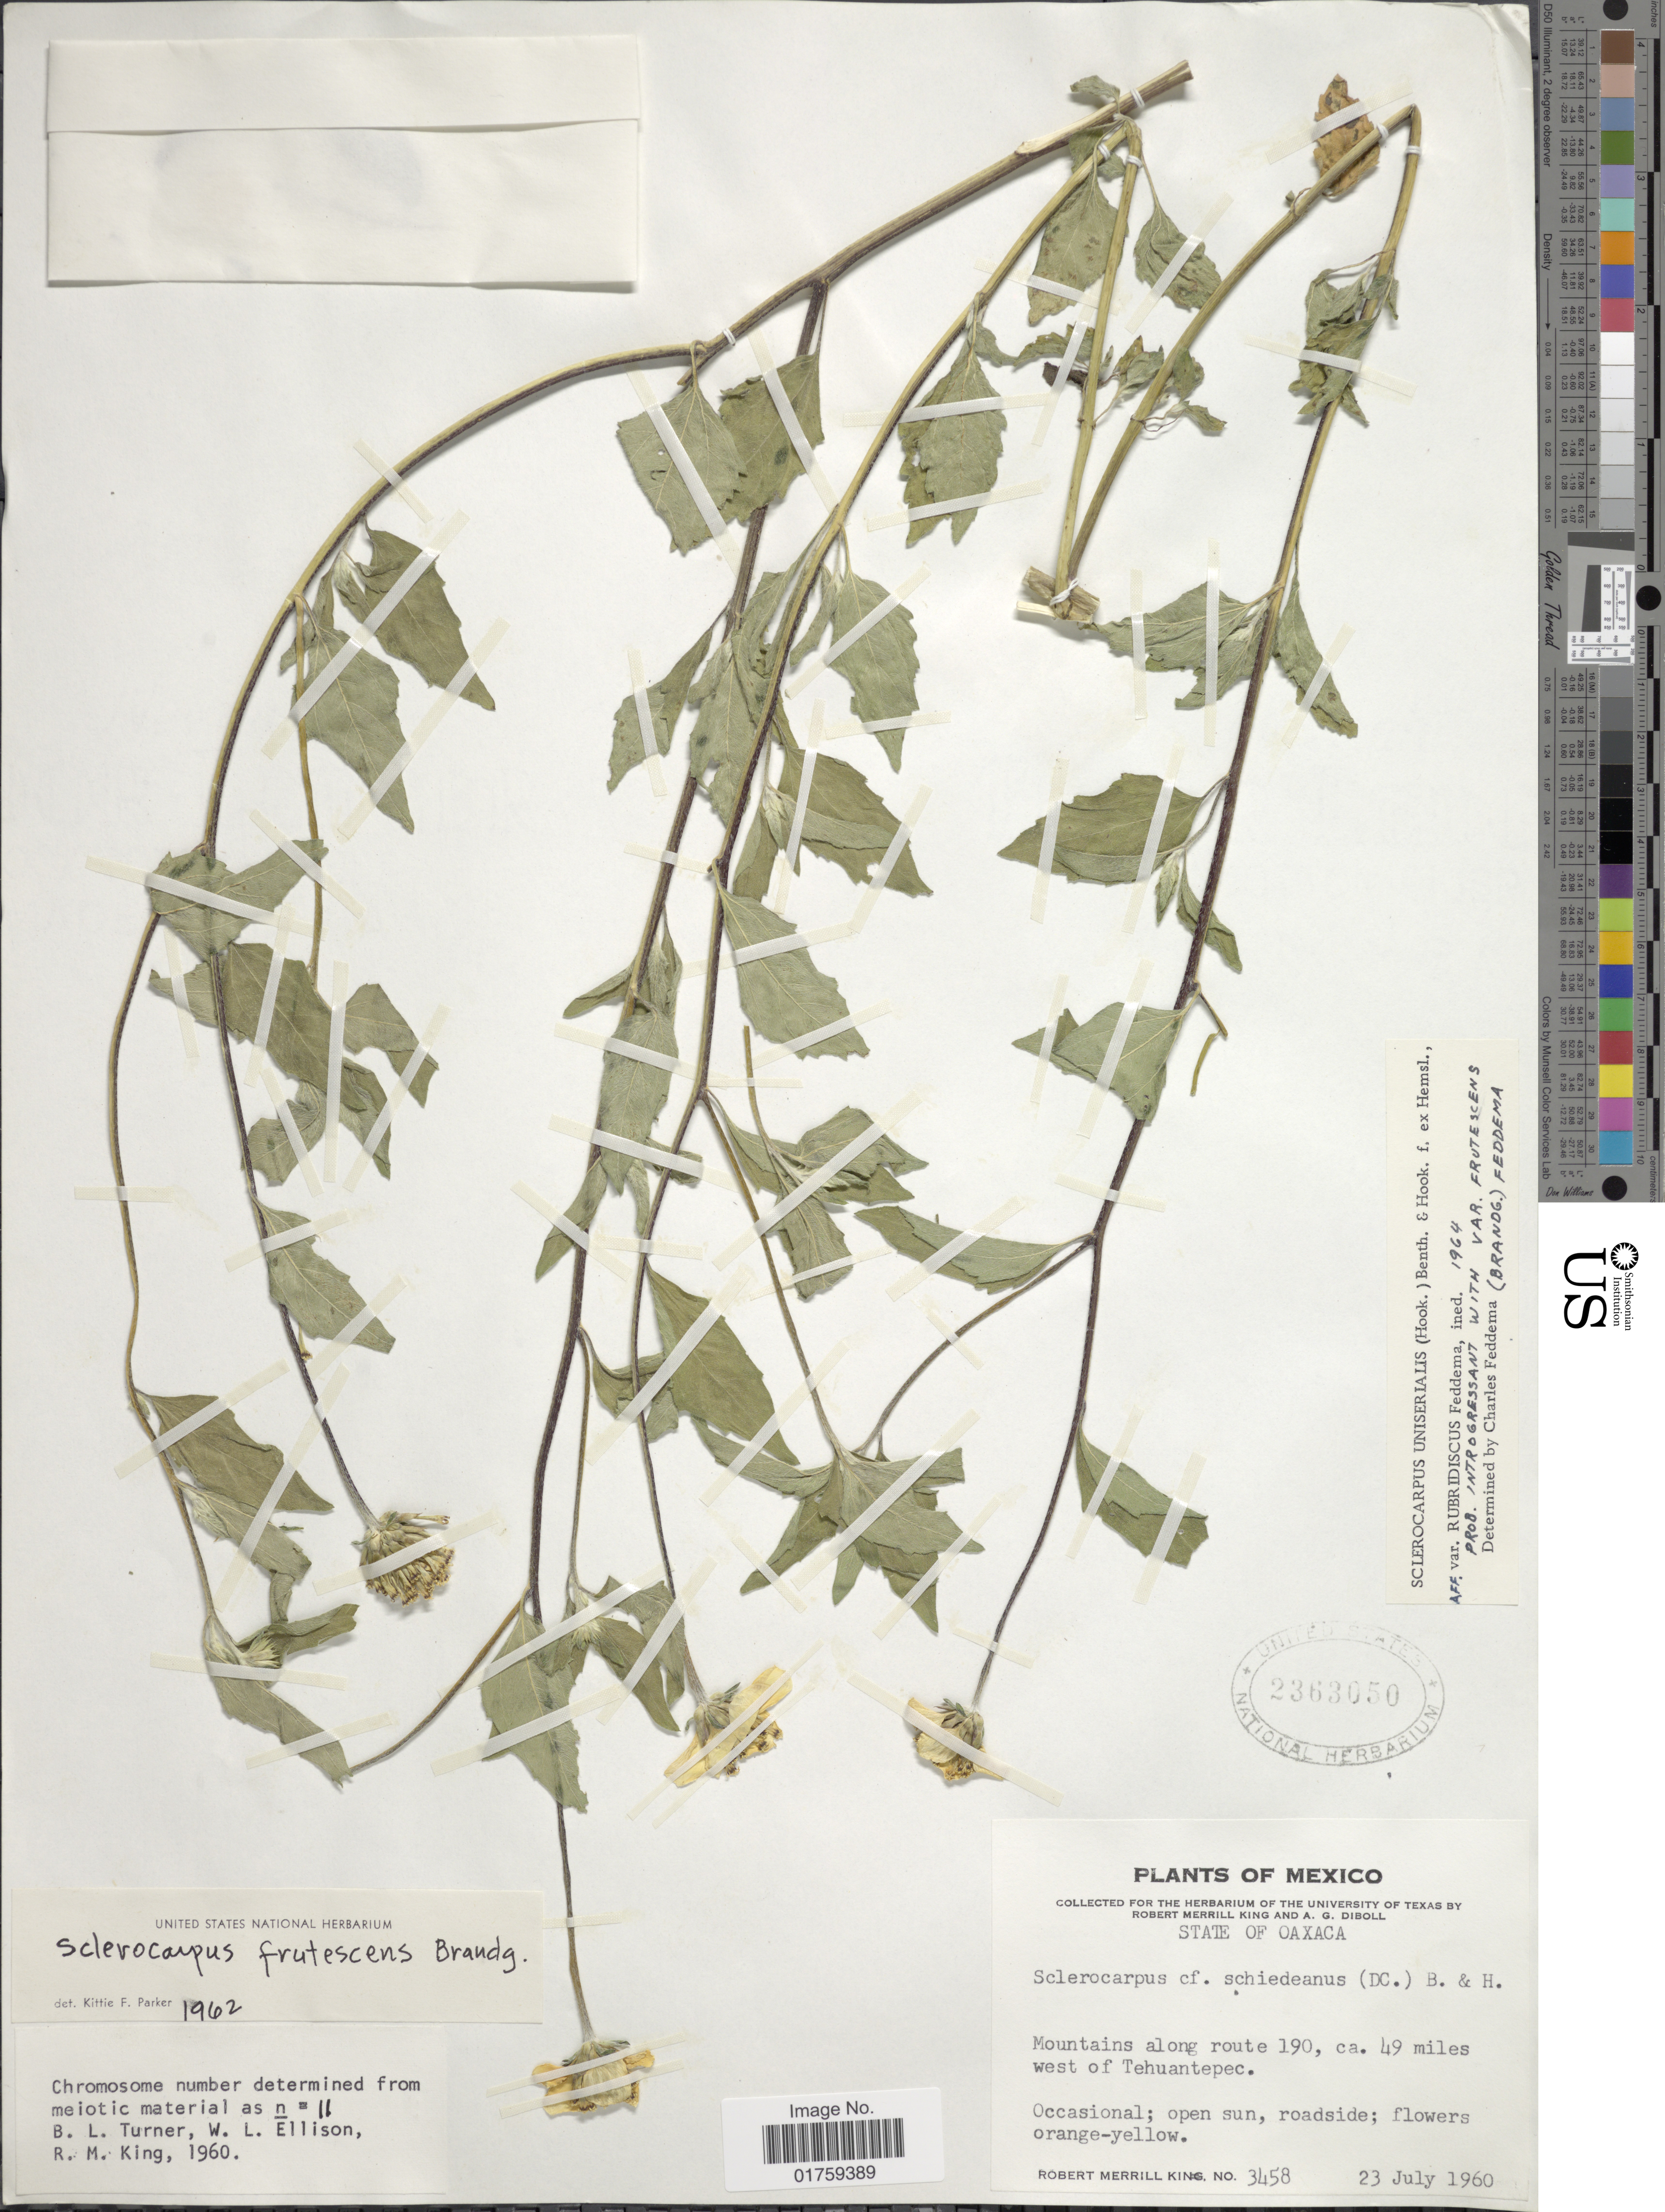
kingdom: Plantae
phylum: Tracheophyta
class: Magnoliopsida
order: Asterales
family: Asteraceae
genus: Sclerocarpus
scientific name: Sclerocarpus uniserialis var. rubridiscus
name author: Feddema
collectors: R. M. King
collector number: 3458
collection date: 1960-07-23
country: Mexico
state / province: Oaxaca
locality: State of Oaxaca. Mountains along route 190, ca. 49 miles west of Tehuantepec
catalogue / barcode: US 2363050